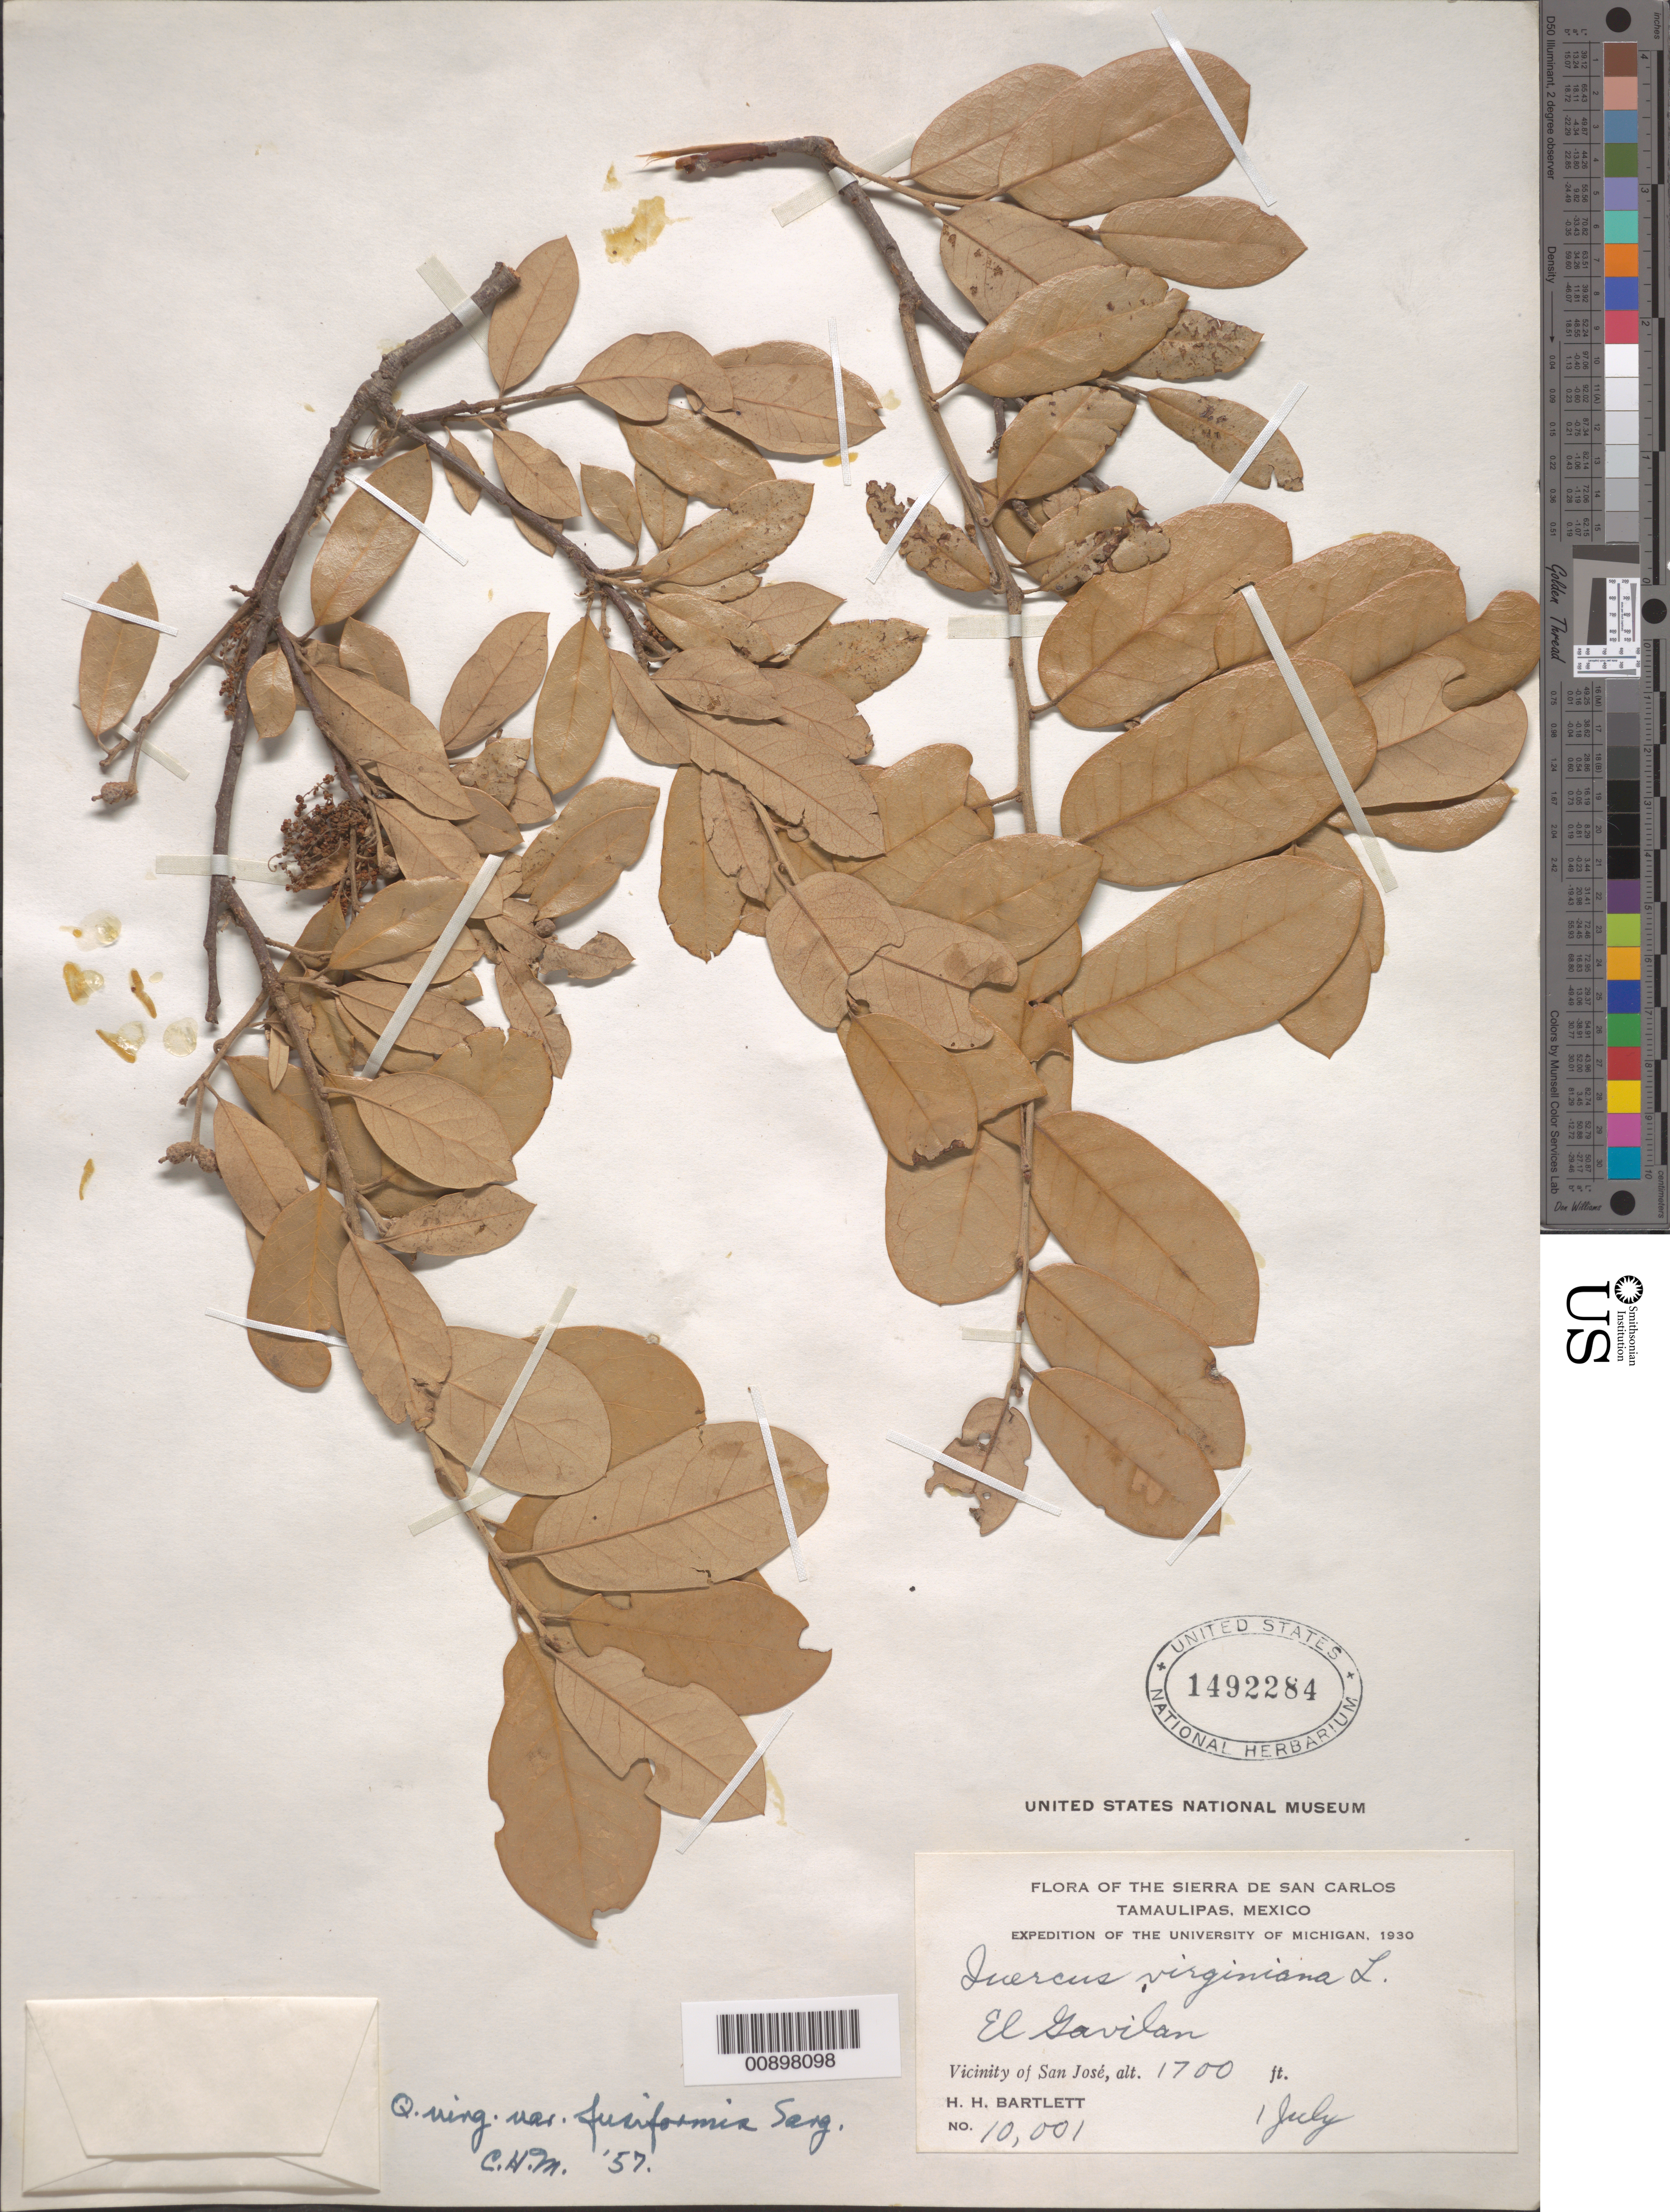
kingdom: Plantae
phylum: Tracheophyta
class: Magnoliopsida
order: Fagales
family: Fagaceae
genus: Quercus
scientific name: Quercus virginiana var. fusiformis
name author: (Small) Sarg.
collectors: H. H. Bartlett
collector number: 10001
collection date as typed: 01 Jul 1930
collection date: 1930-07-01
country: Mexico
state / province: Tamaulipas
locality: El Gavilán. Vicinity of San José. Sierra de San Carlos, Tamaulipas.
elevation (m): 518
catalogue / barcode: US 1492284